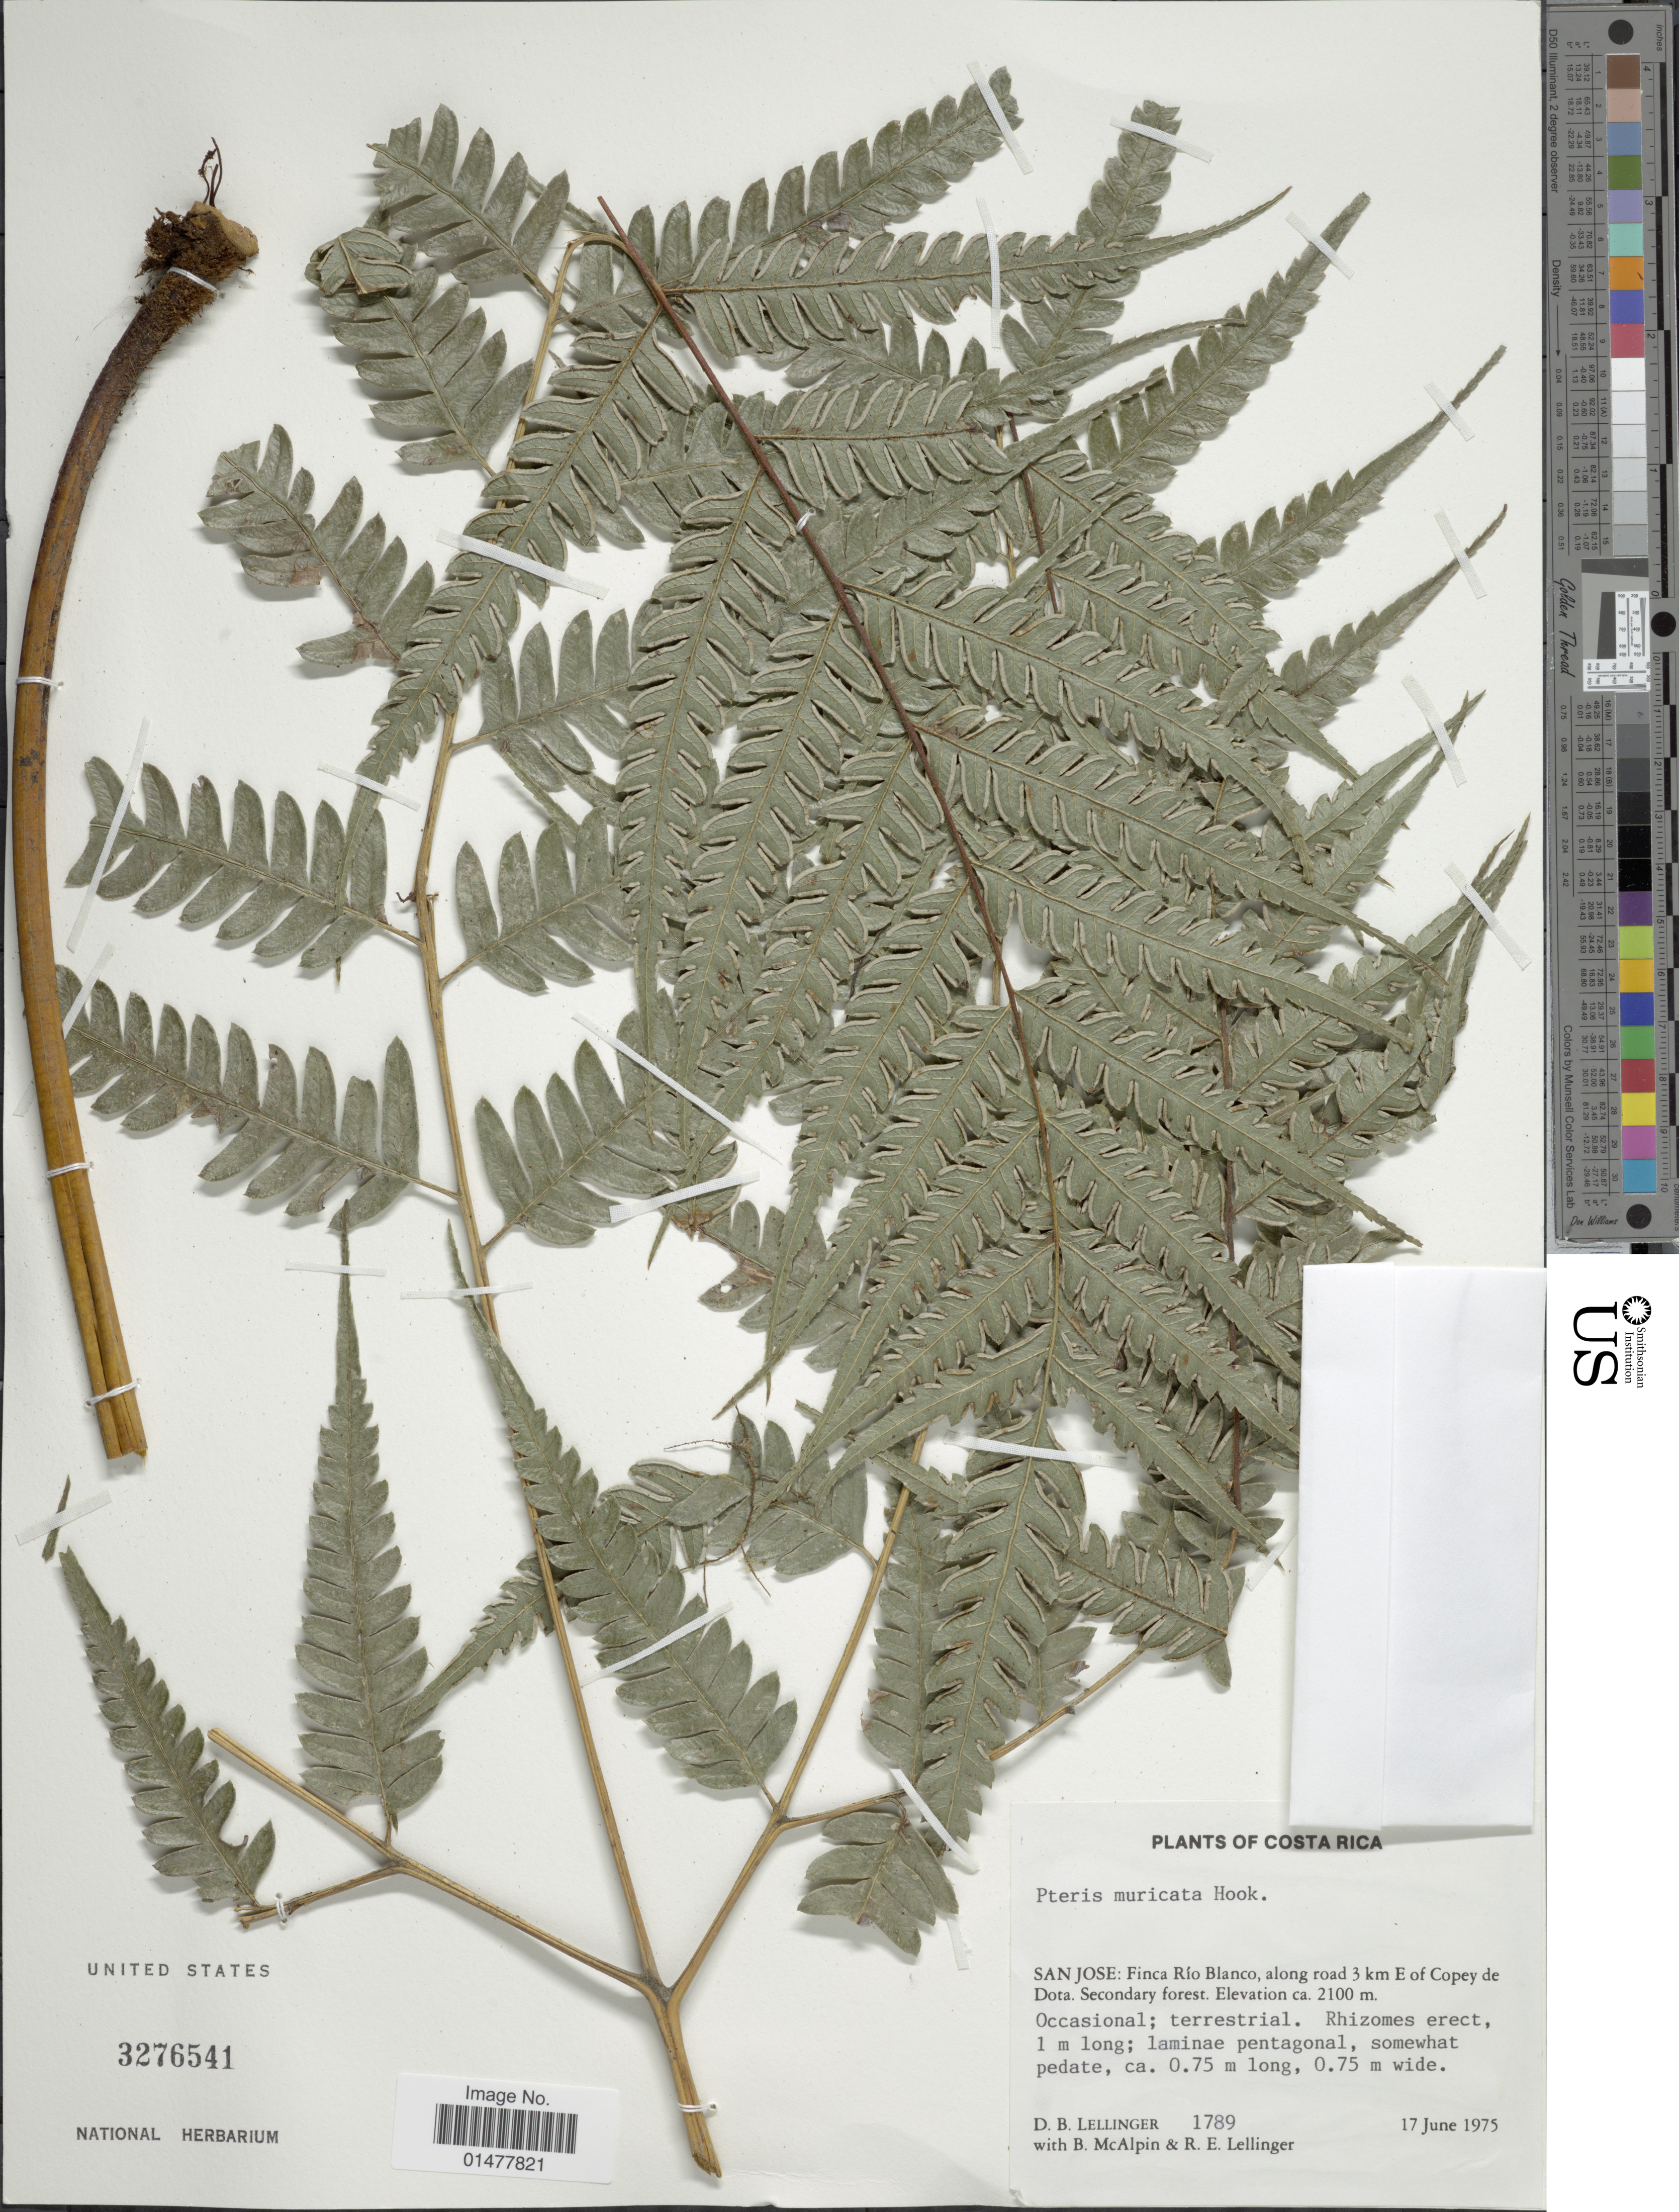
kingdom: Plantae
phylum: Tracheophyta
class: Polypodiopsida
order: Polypodiales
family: Pteridaceae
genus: Pteris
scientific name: Pteris muricata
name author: Rosenst.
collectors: D. B. Lellinger, B. McAlpin & R. E. Lellinger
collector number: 1789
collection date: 1975-06-17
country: Costa Rica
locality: Finca Rio Blanco, along road 3 km E of Copey de Dota.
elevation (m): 2100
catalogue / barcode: US 3276541